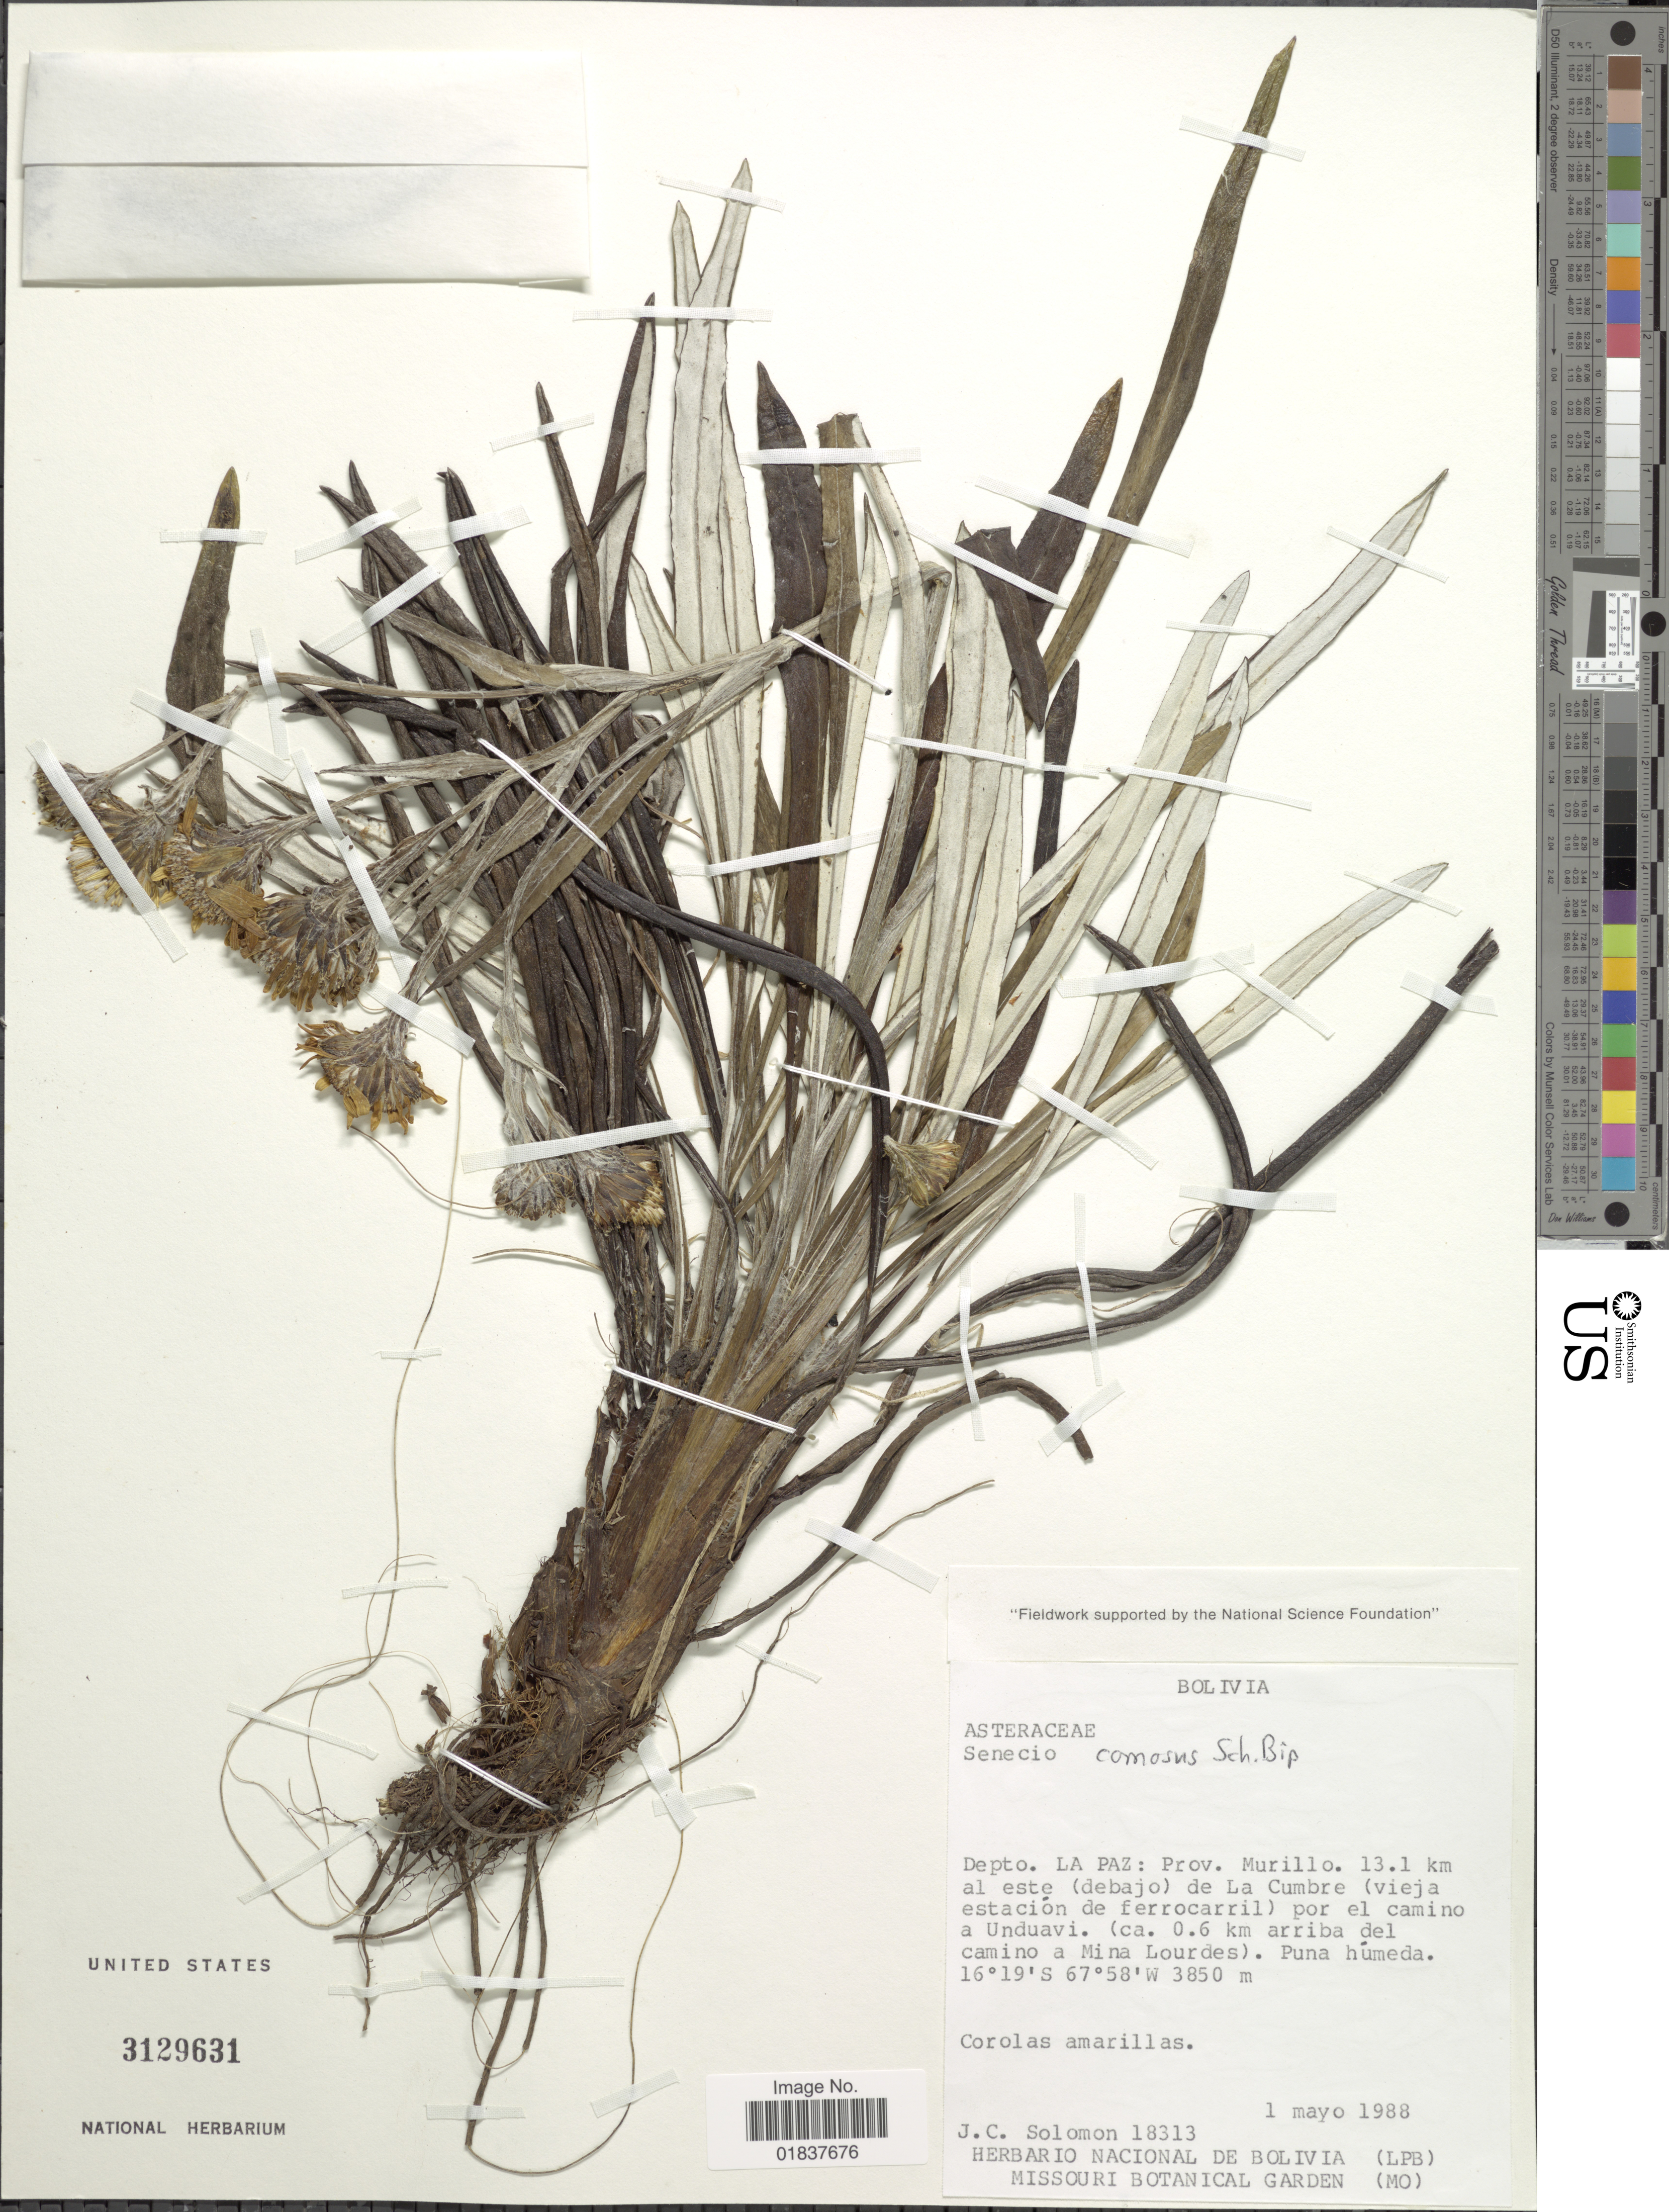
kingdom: Plantae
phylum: Tracheophyta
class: Magnoliopsida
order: Asterales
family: Asteraceae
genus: Senecio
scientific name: Senecio comosus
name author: Sch. Bip.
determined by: Salomon, Luciana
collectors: J. C. Solomon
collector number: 18313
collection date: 1988-05-01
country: Bolivia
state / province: La Paz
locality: Prov. Murillo, 13.1 km al este (debajo) de La Cumbre (vieja estacion de ferrocarril) por el camino a Unduavi (ca 0.6 km arriba del camino a Mina Lourdes)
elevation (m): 3850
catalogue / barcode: US 3129631